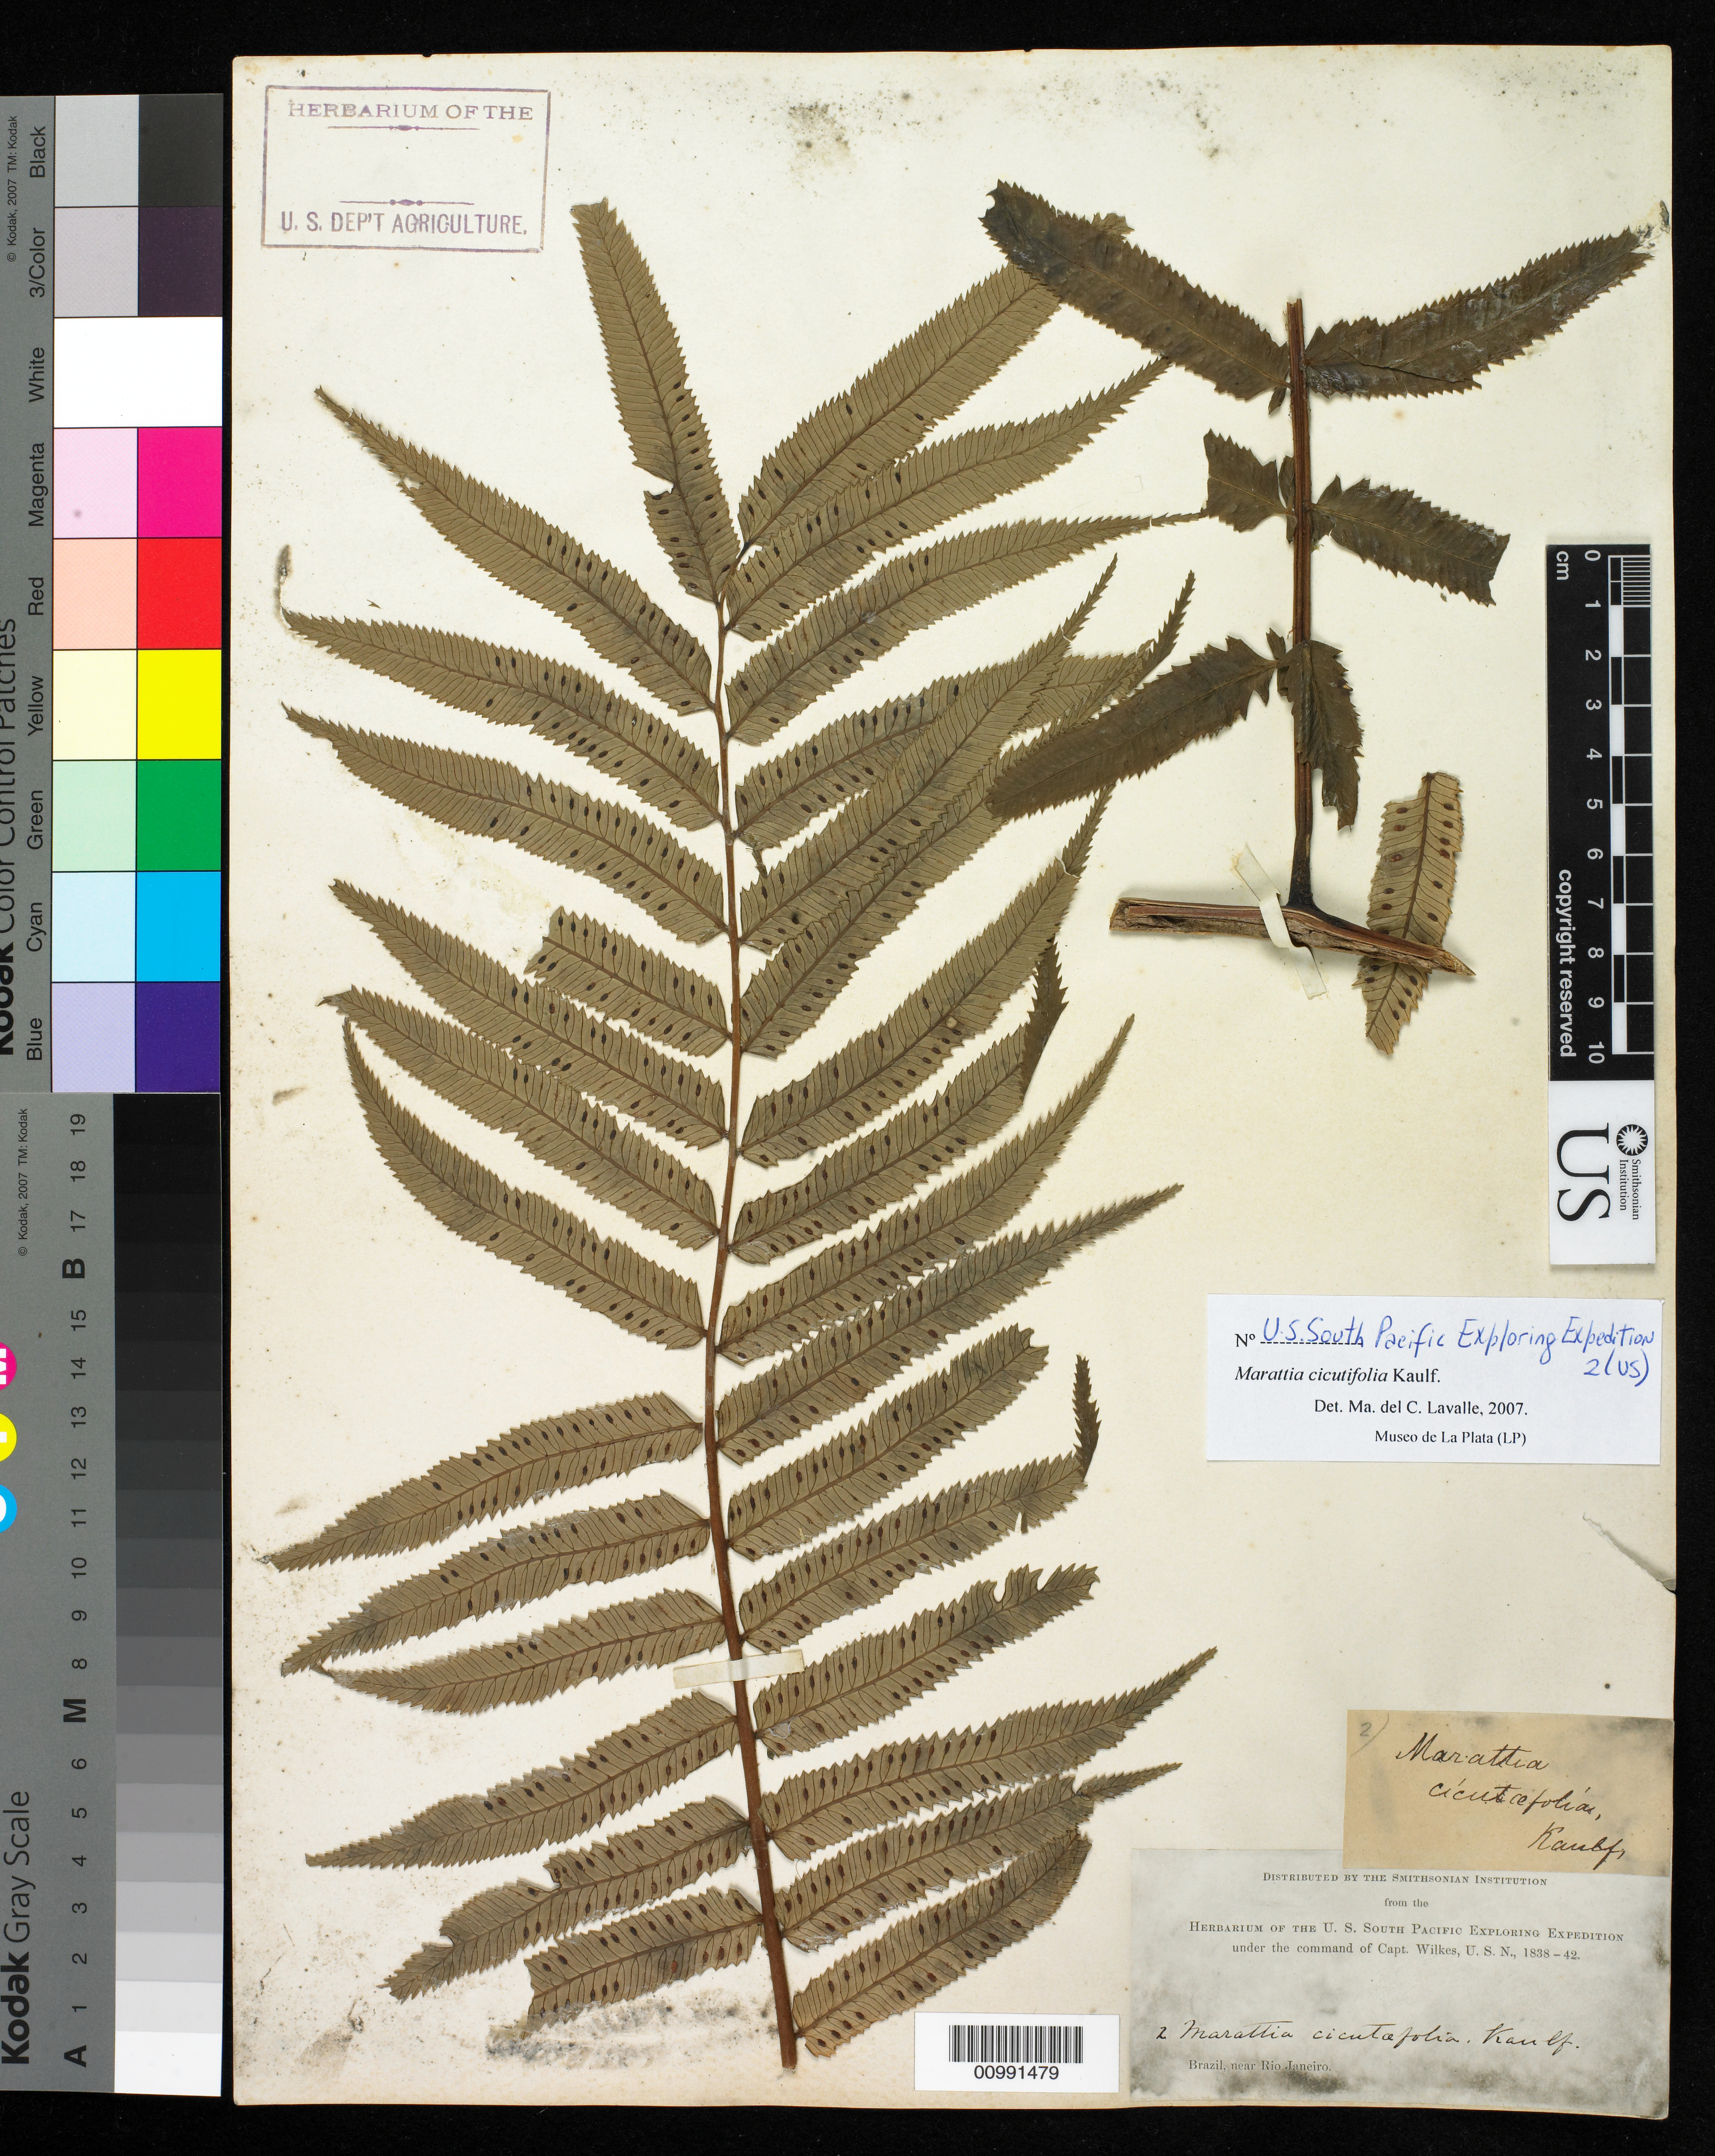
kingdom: Plantae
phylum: Tracheophyta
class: Polypodiopsida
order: Marattiales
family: Marattiaceae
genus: Marattia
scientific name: Marattia cicutifolia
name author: Kaulf.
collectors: Wilkes Explor. Exped.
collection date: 1838/1842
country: Brazil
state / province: Rio de Janeiro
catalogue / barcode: US 98696